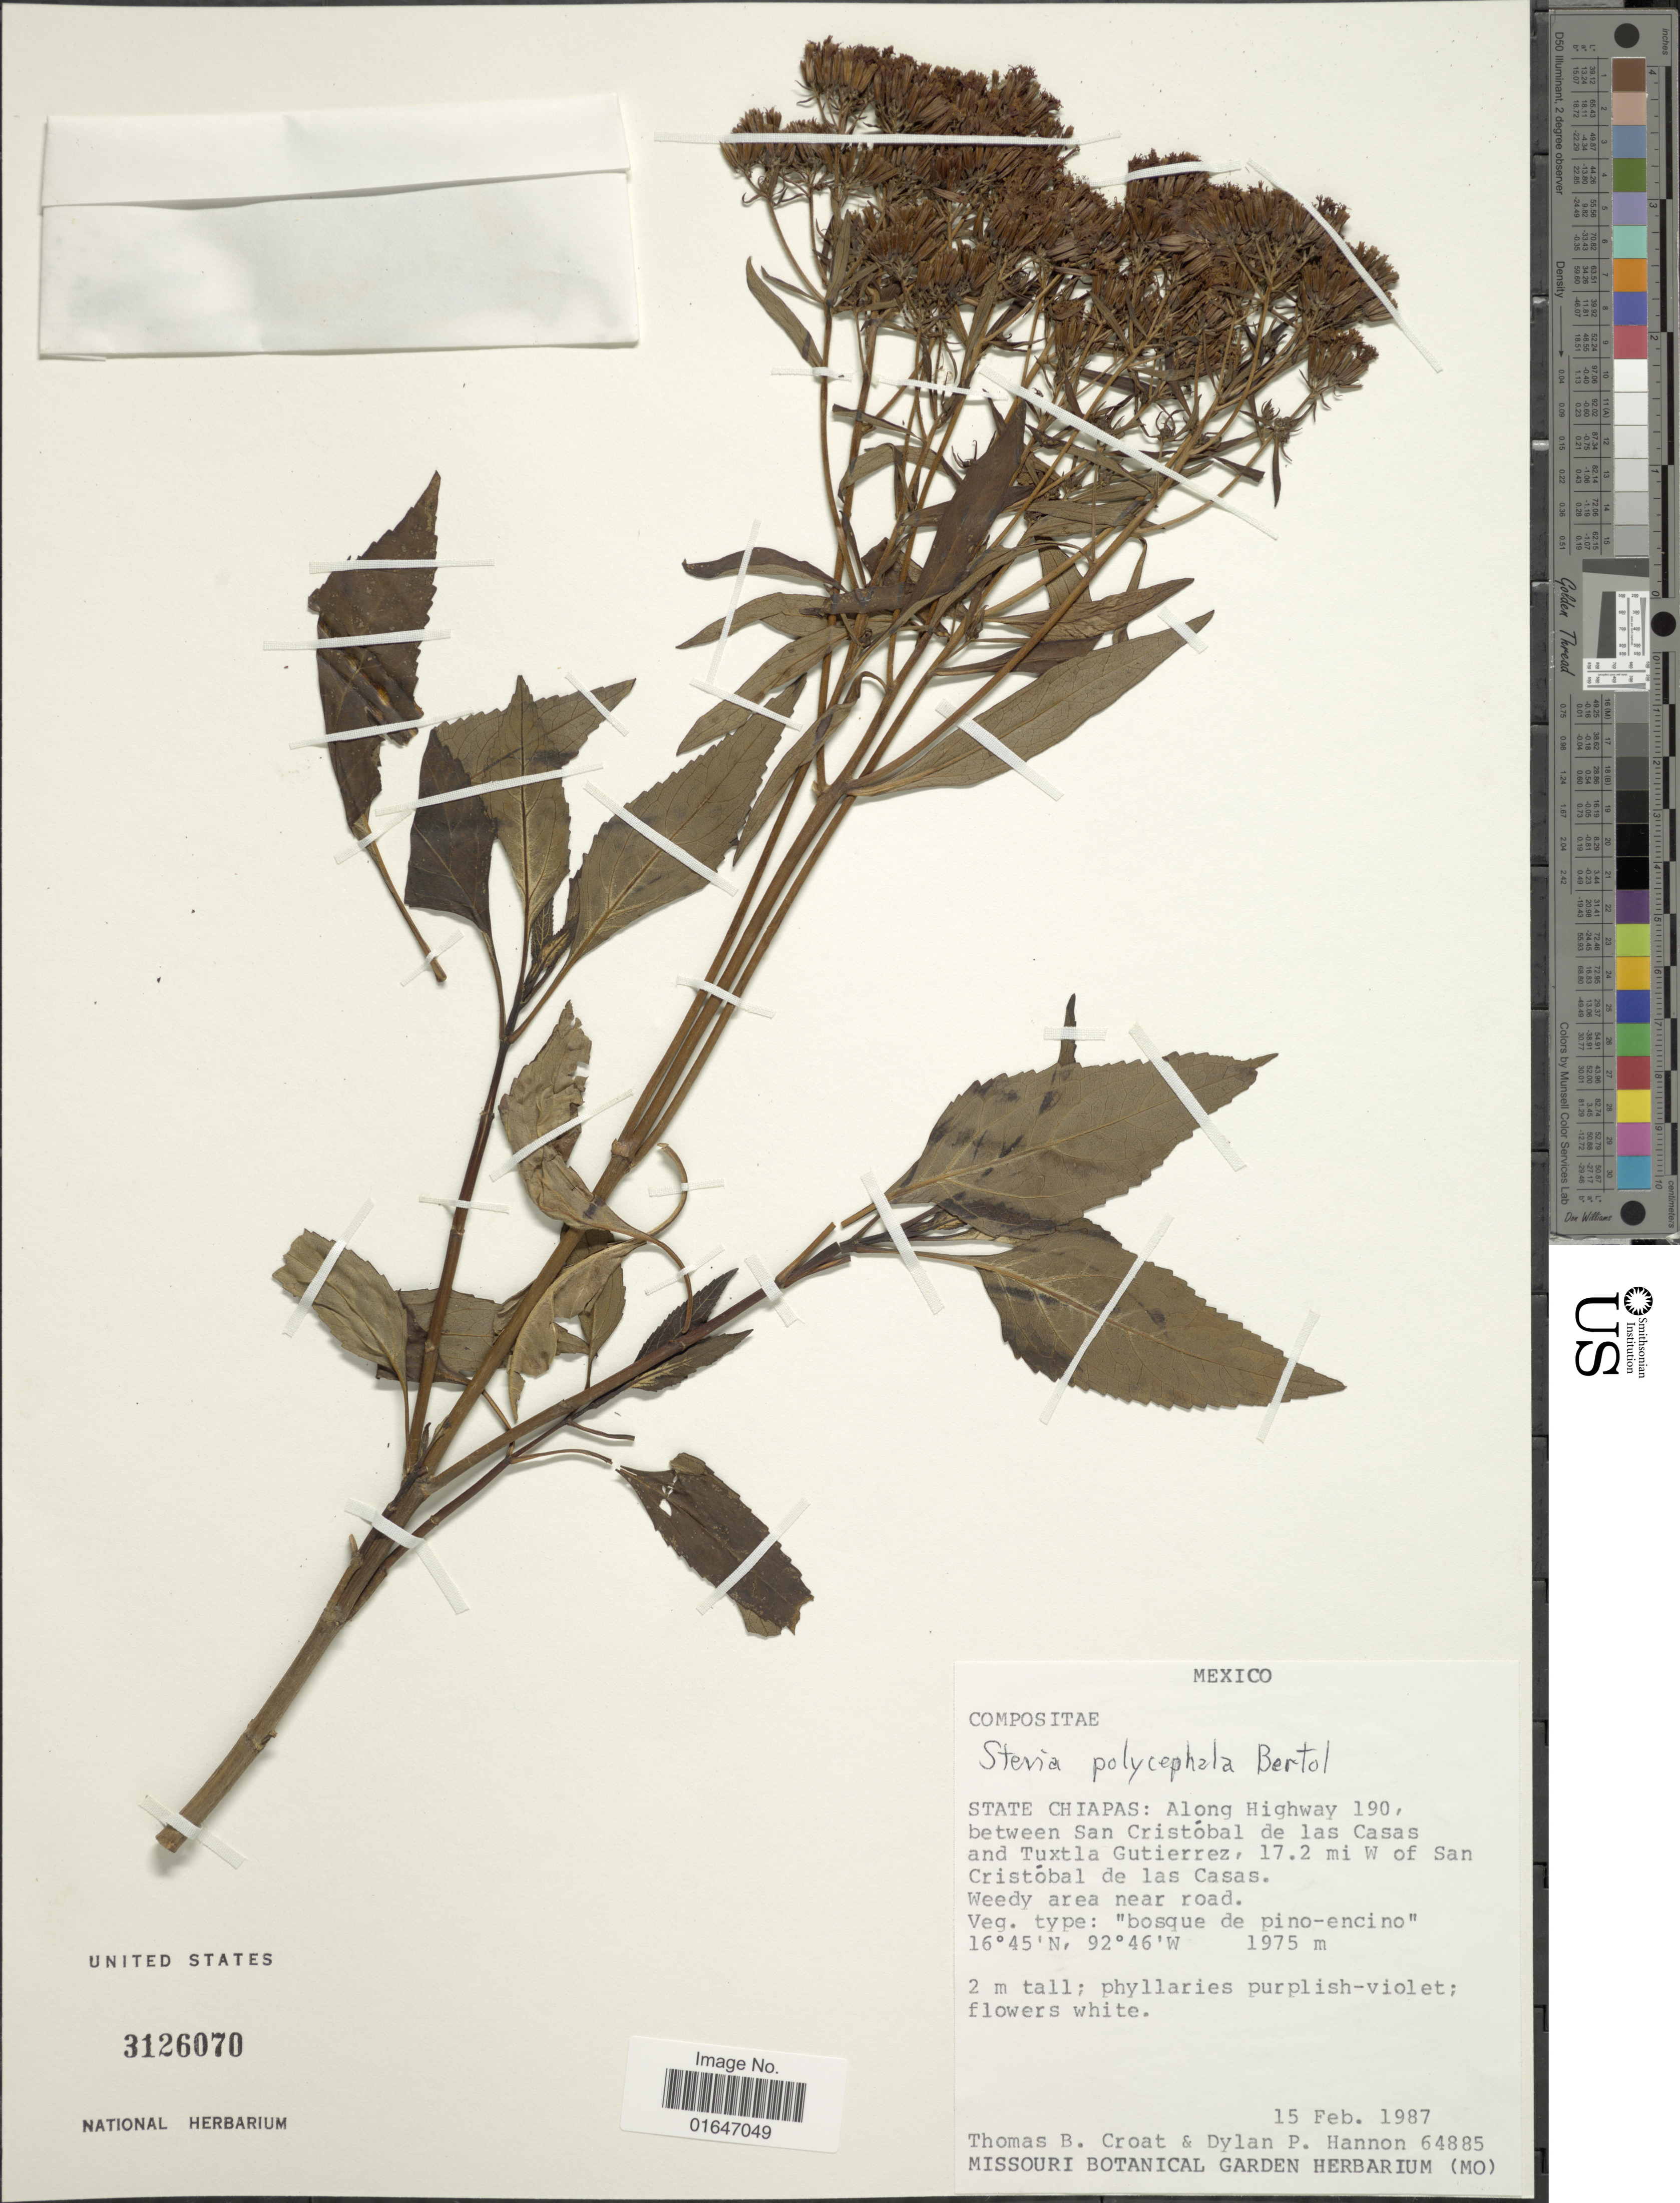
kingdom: Plantae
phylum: Tracheophyta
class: Magnoliopsida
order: Asterales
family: Asteraceae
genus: Stevia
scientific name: Stevia polycephala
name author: Bertoloni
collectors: T. B. Croat & D. Hannon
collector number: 64885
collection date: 1987-02-15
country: Mexico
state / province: Chiapas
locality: Along Highway 190, between Sam Cristóbal de las Casas and Tuxtla Gutierrez, 17.2 mi W of San Cristóbal de las Casas.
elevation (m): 1975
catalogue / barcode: US 3126070